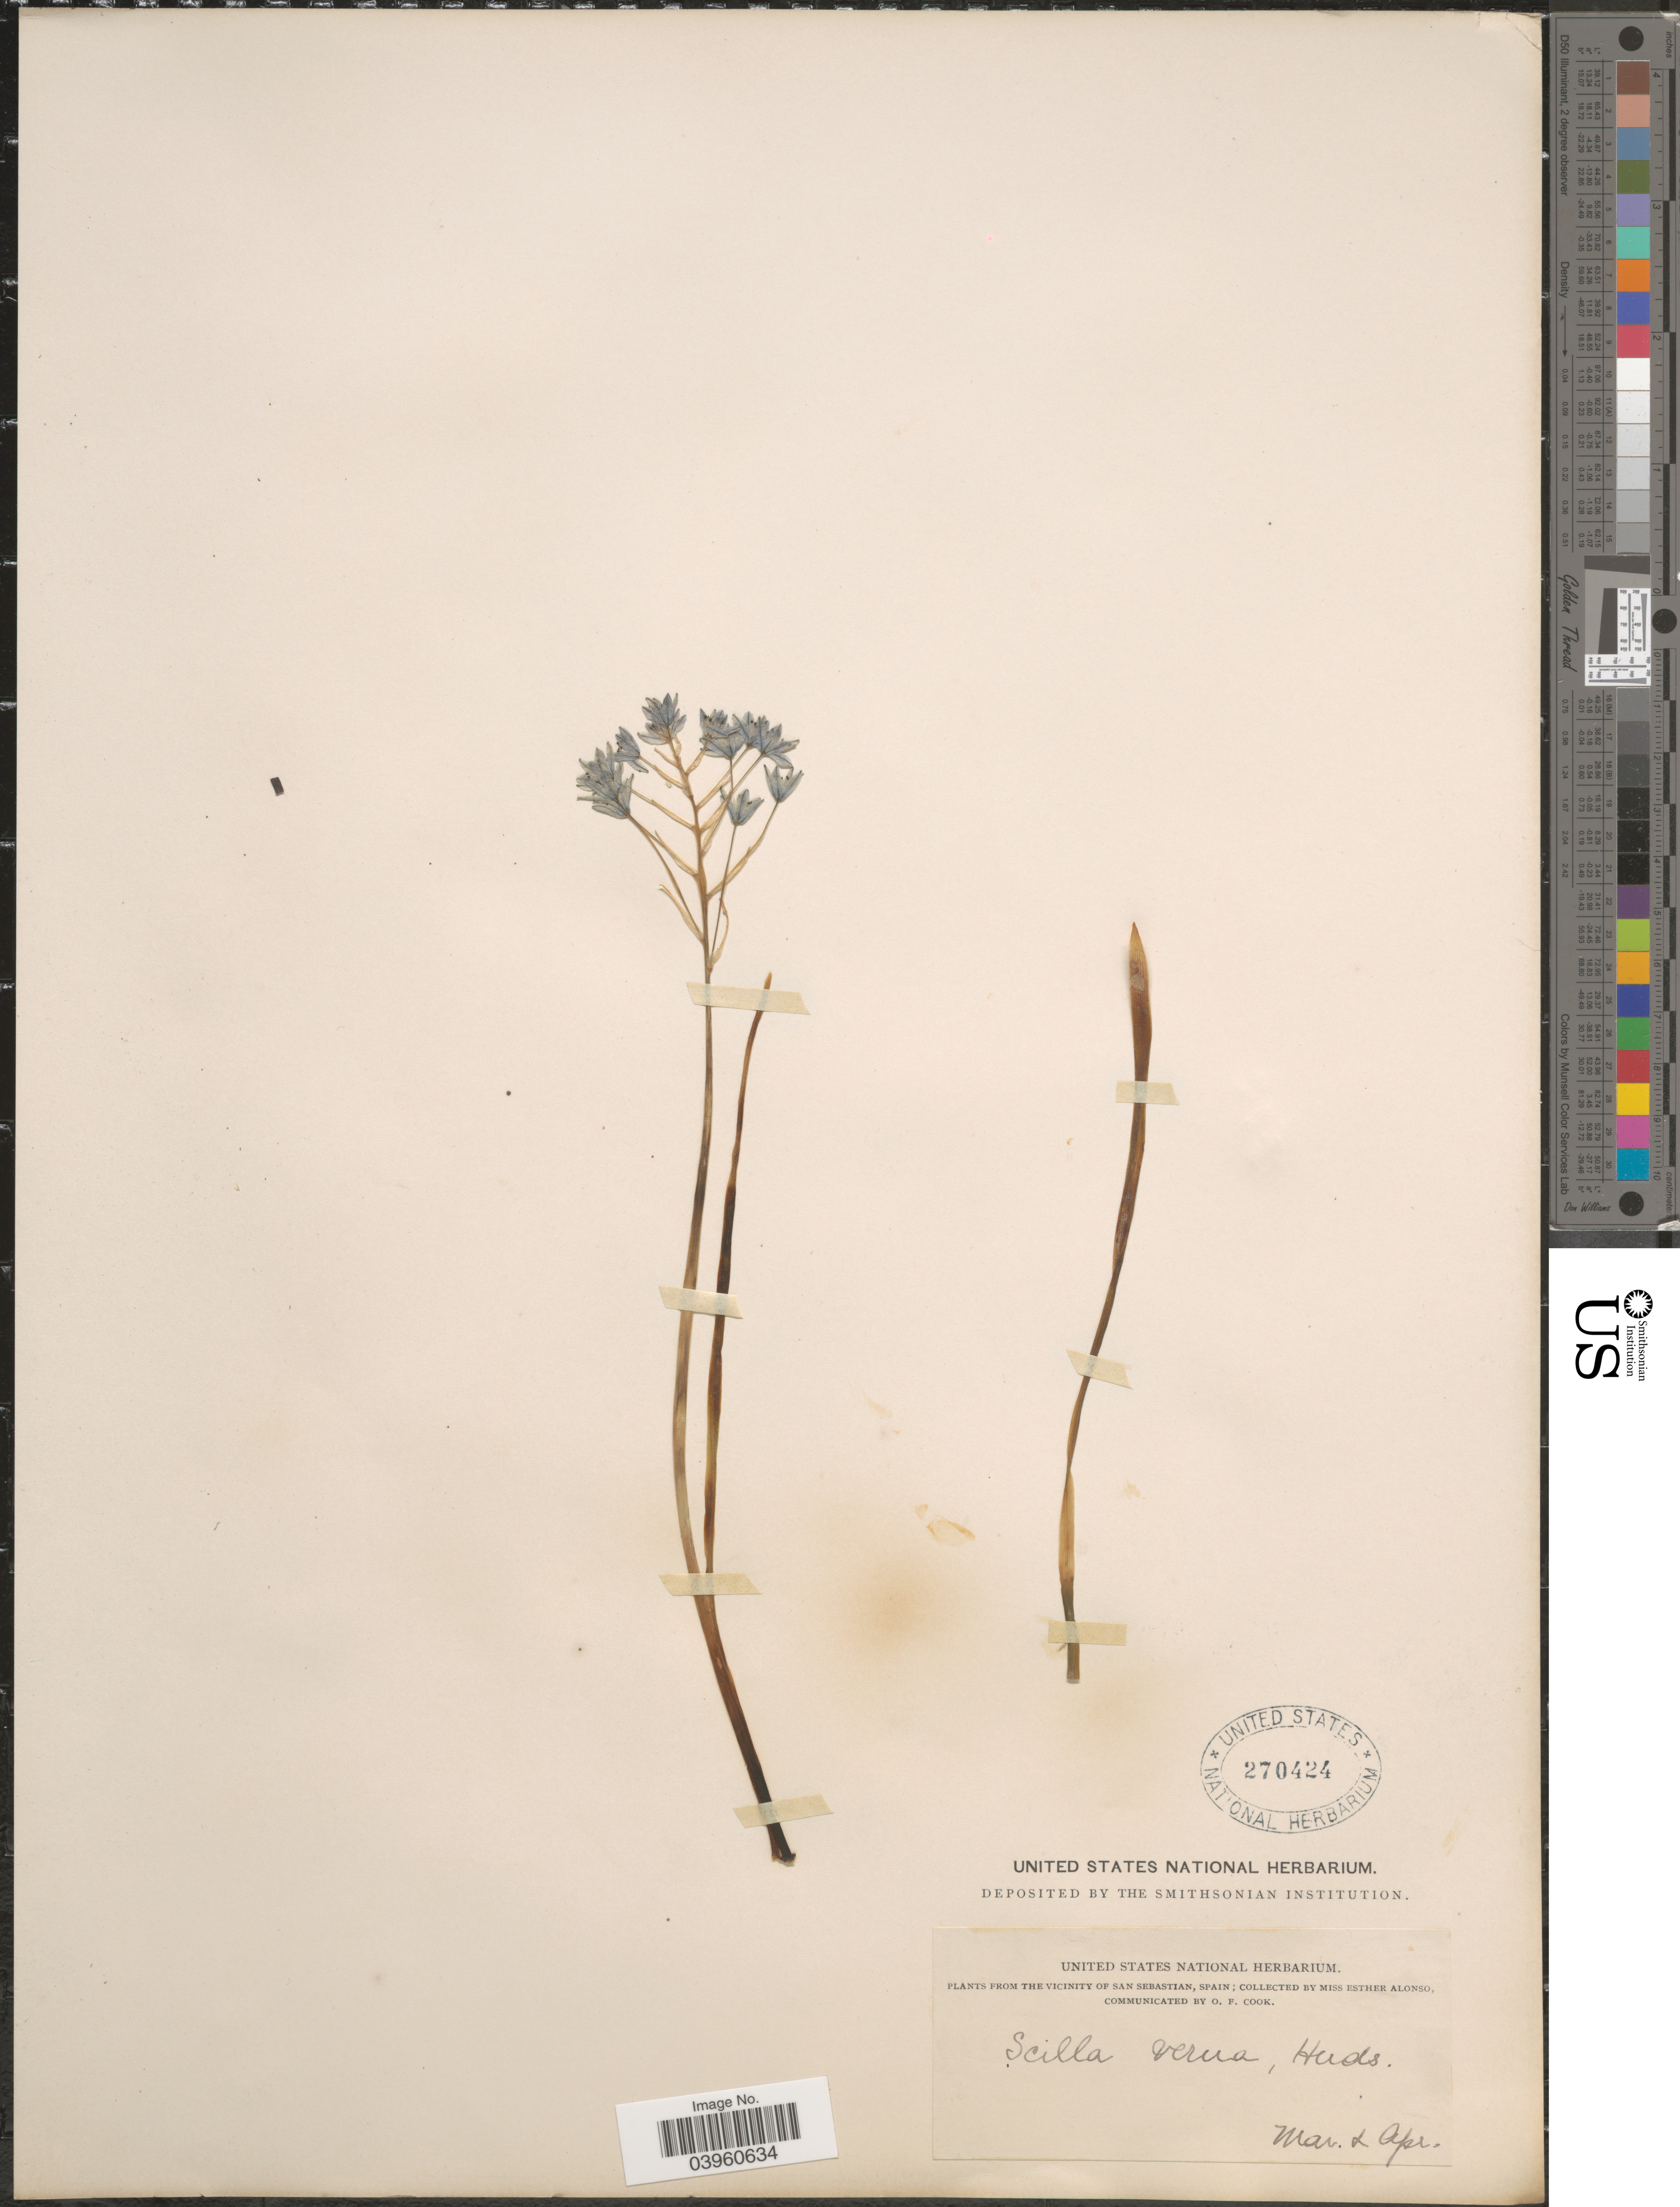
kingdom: Plantae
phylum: Tracheophyta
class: Liliopsida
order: Asparagales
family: Asparagaceae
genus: Scilla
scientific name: Scilla verna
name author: Huds.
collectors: E. Alonso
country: Spain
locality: The vicinity of San Sebastian.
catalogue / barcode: US 270424